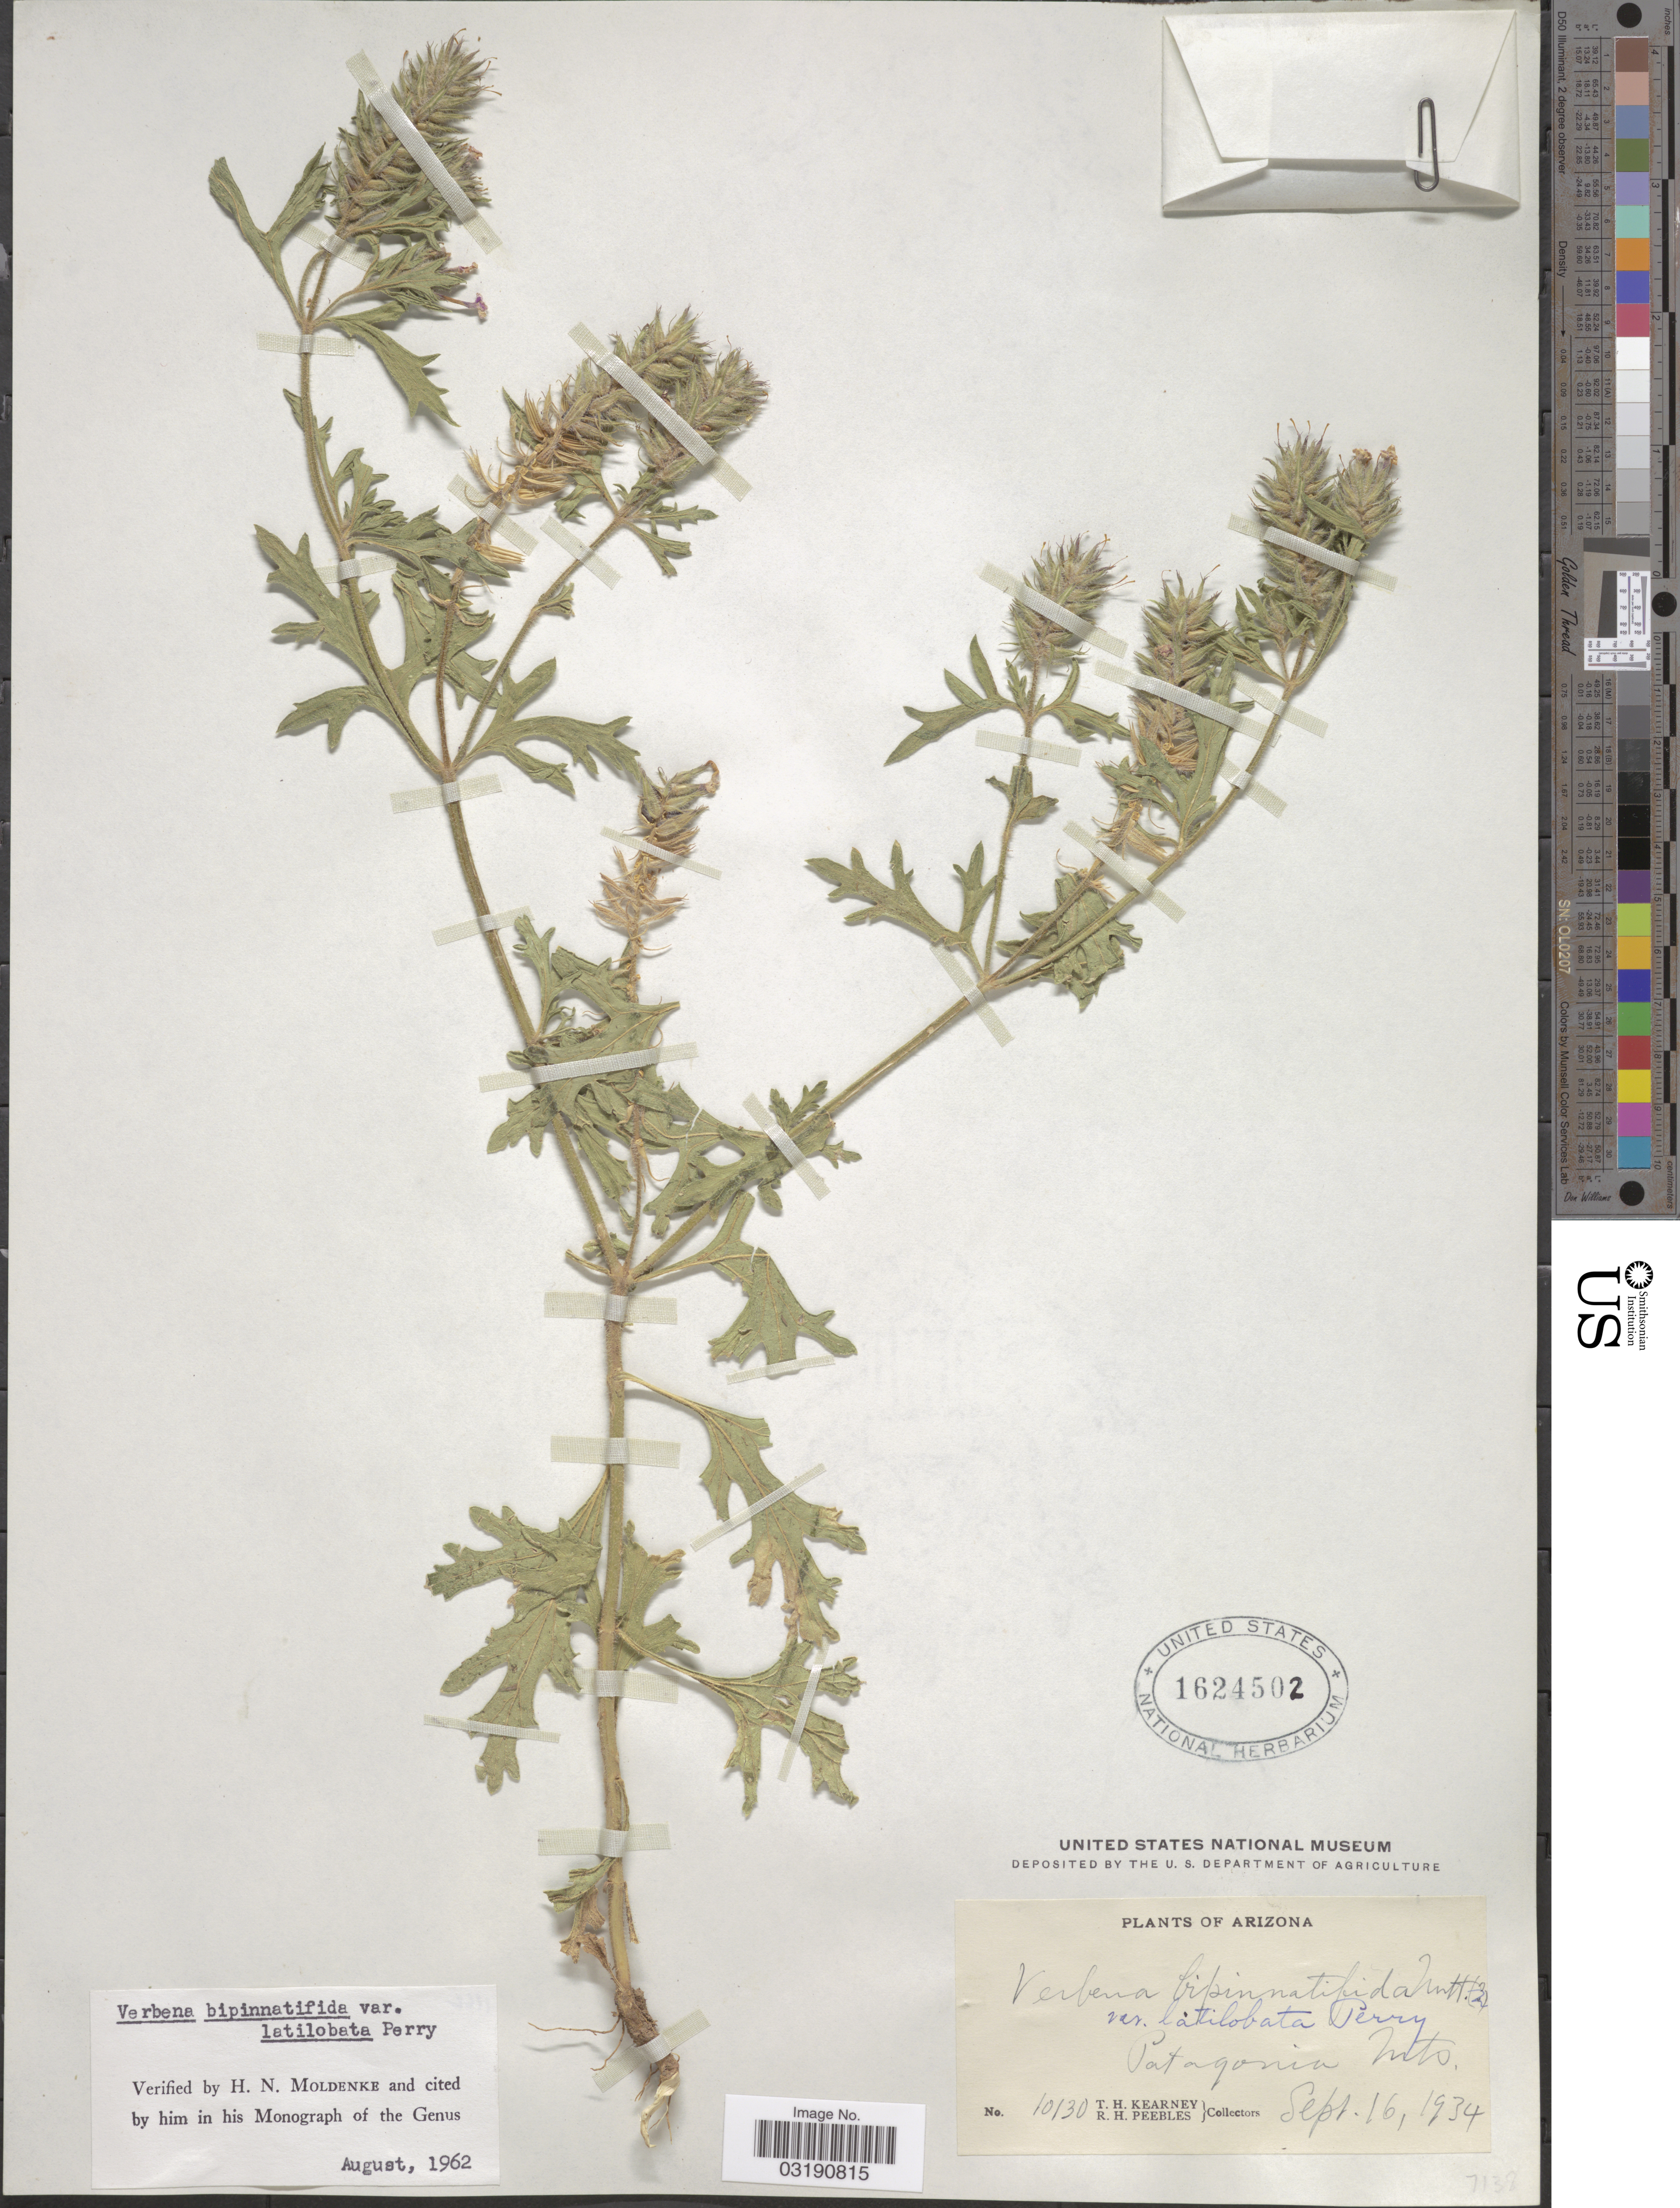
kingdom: Plantae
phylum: Tracheophyta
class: Magnoliopsida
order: Lamiales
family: Verbenaceae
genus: Verbena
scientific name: Verbena bipinnatifida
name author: (Schauer) Nutt.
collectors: T. H. Kearney & R. H. Peebles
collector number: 10130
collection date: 1934-09-16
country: United States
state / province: Arizona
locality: Patagonia Mts.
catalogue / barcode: US 1624502